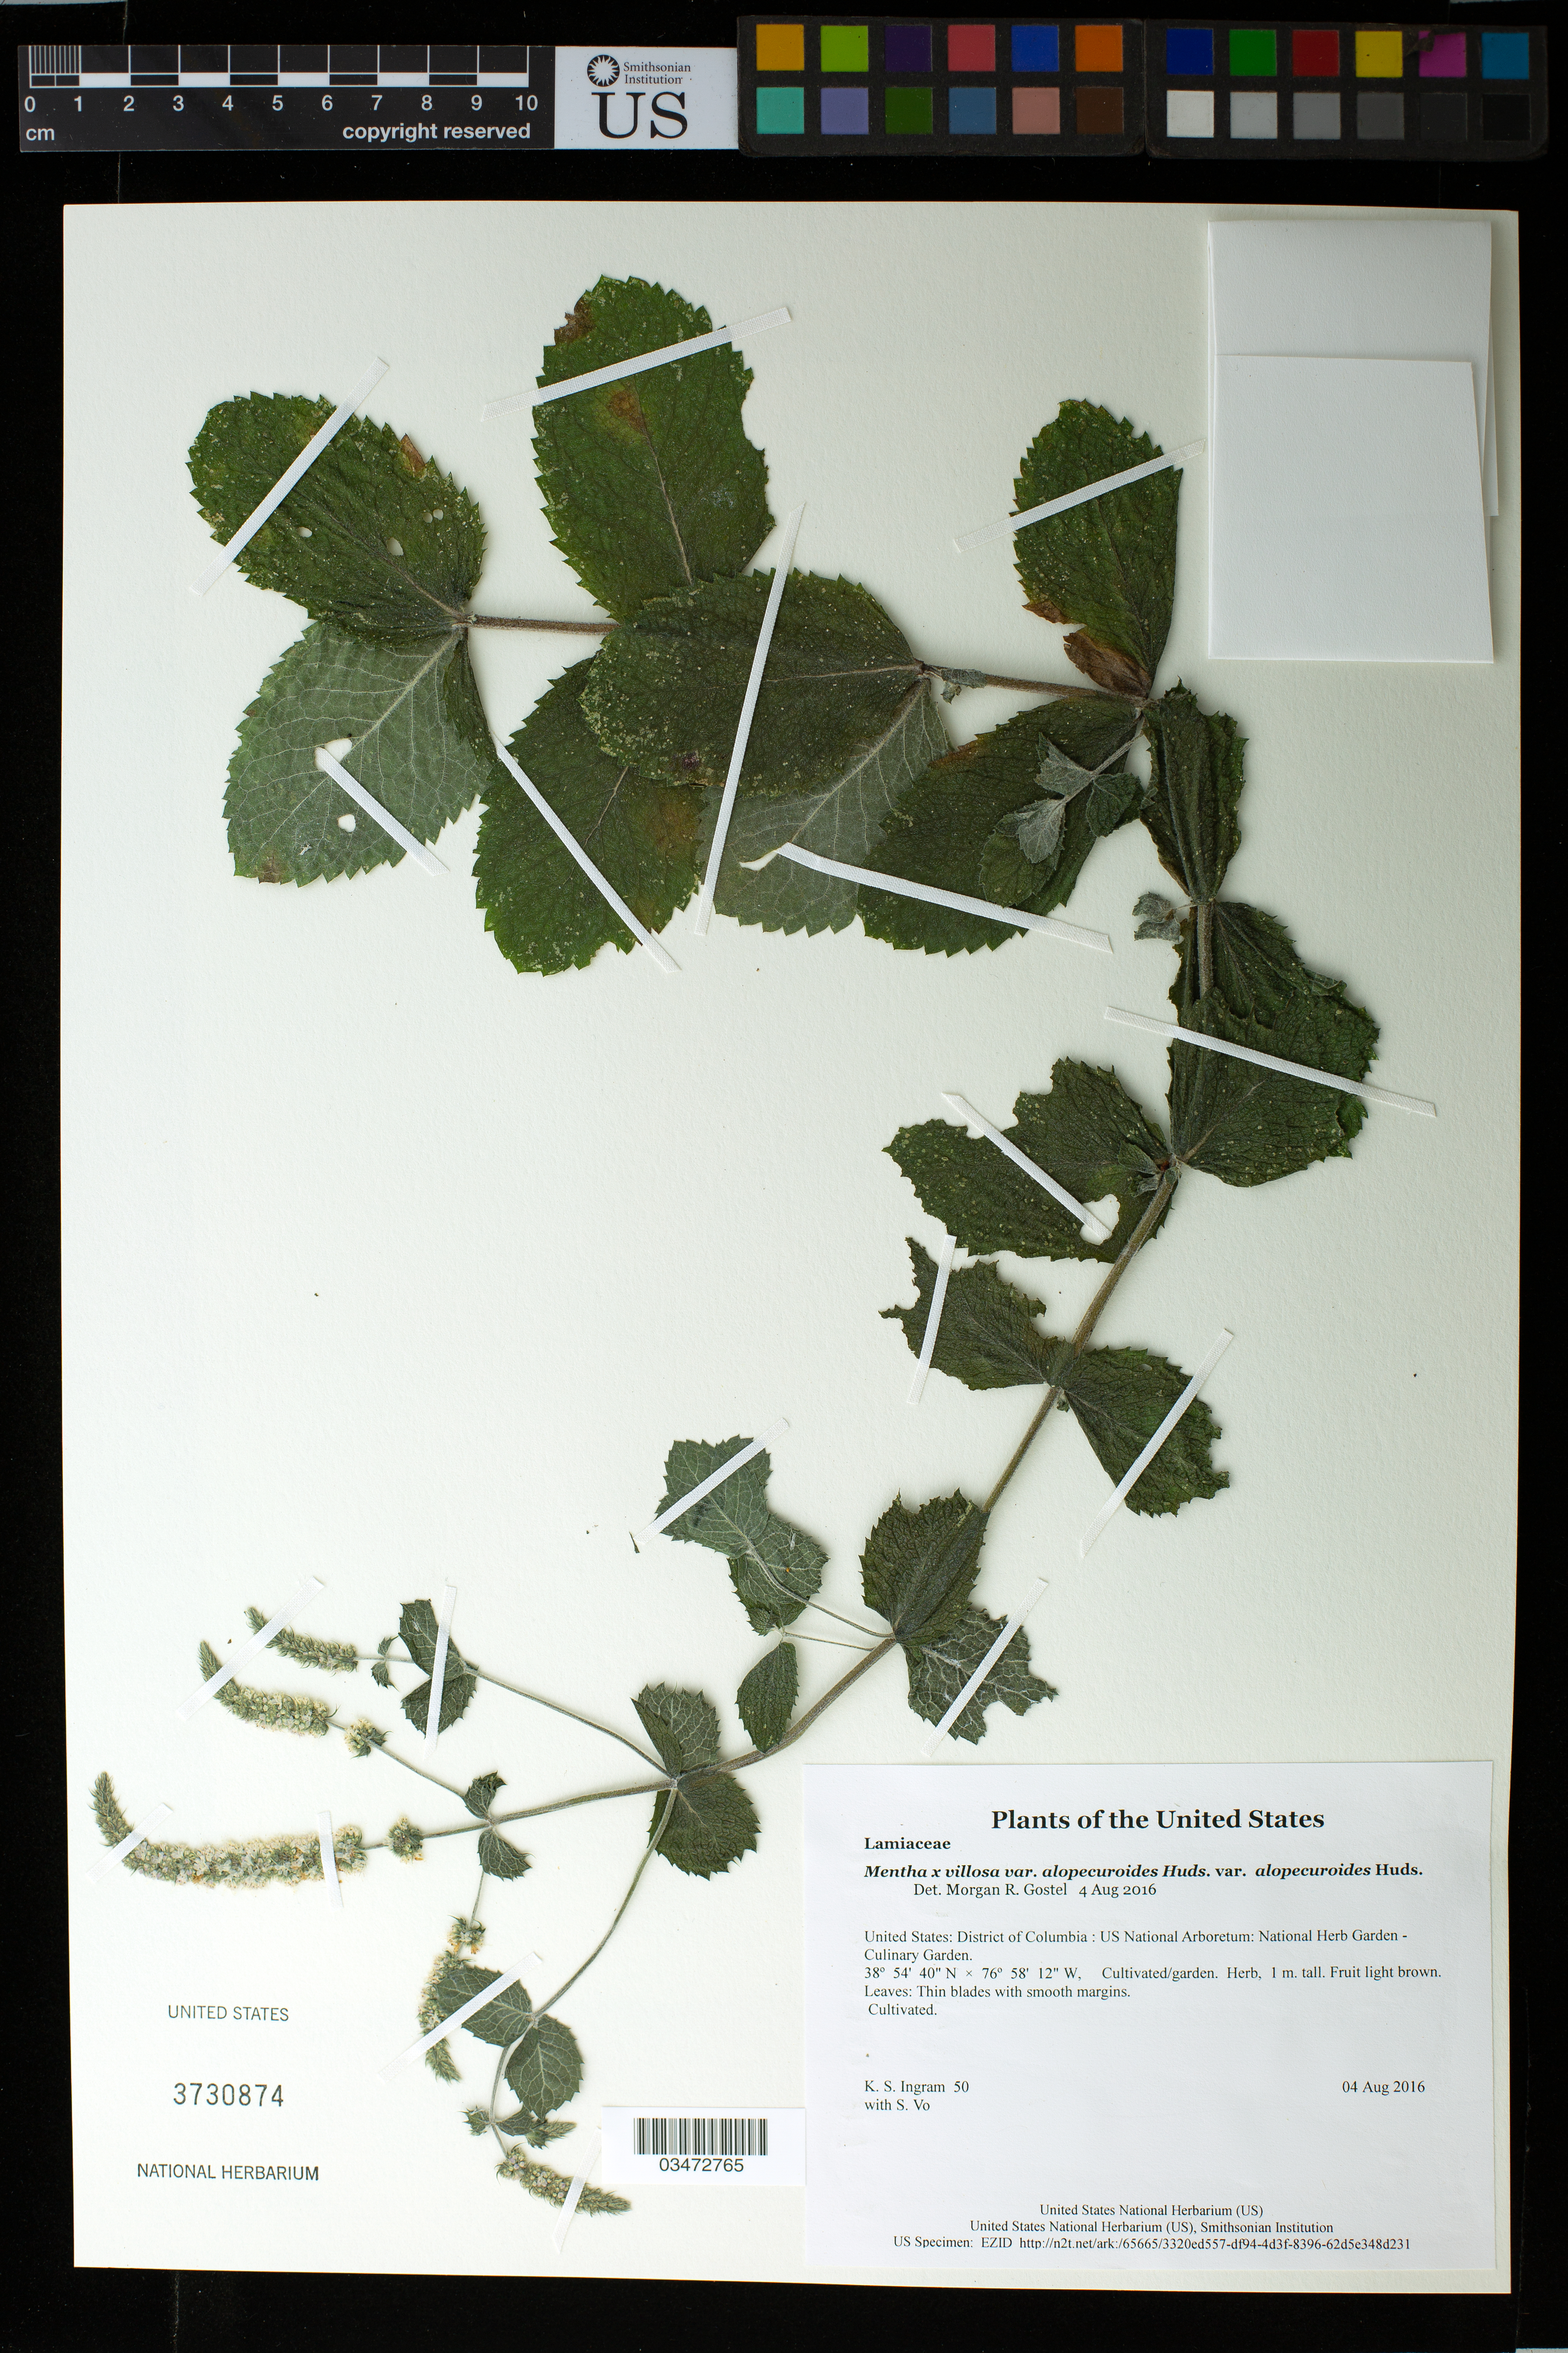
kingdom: Plantae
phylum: Tracheophyta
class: Magnoliopsida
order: Lamiales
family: Lamiaceae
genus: Mentha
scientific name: Mentha x villosa var. alopecuroides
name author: Huds.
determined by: Gostel, Morgan R., (BRIT), Botanical Research Institute of Texas (UNITED STATES)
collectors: K. S. Ingram & S. Vo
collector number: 50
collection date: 2016-08-04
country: United States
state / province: District of Columbia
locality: US National Arboretum: National Herb Garden - Culinary Garden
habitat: Cultivated/garden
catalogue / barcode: US 3730874